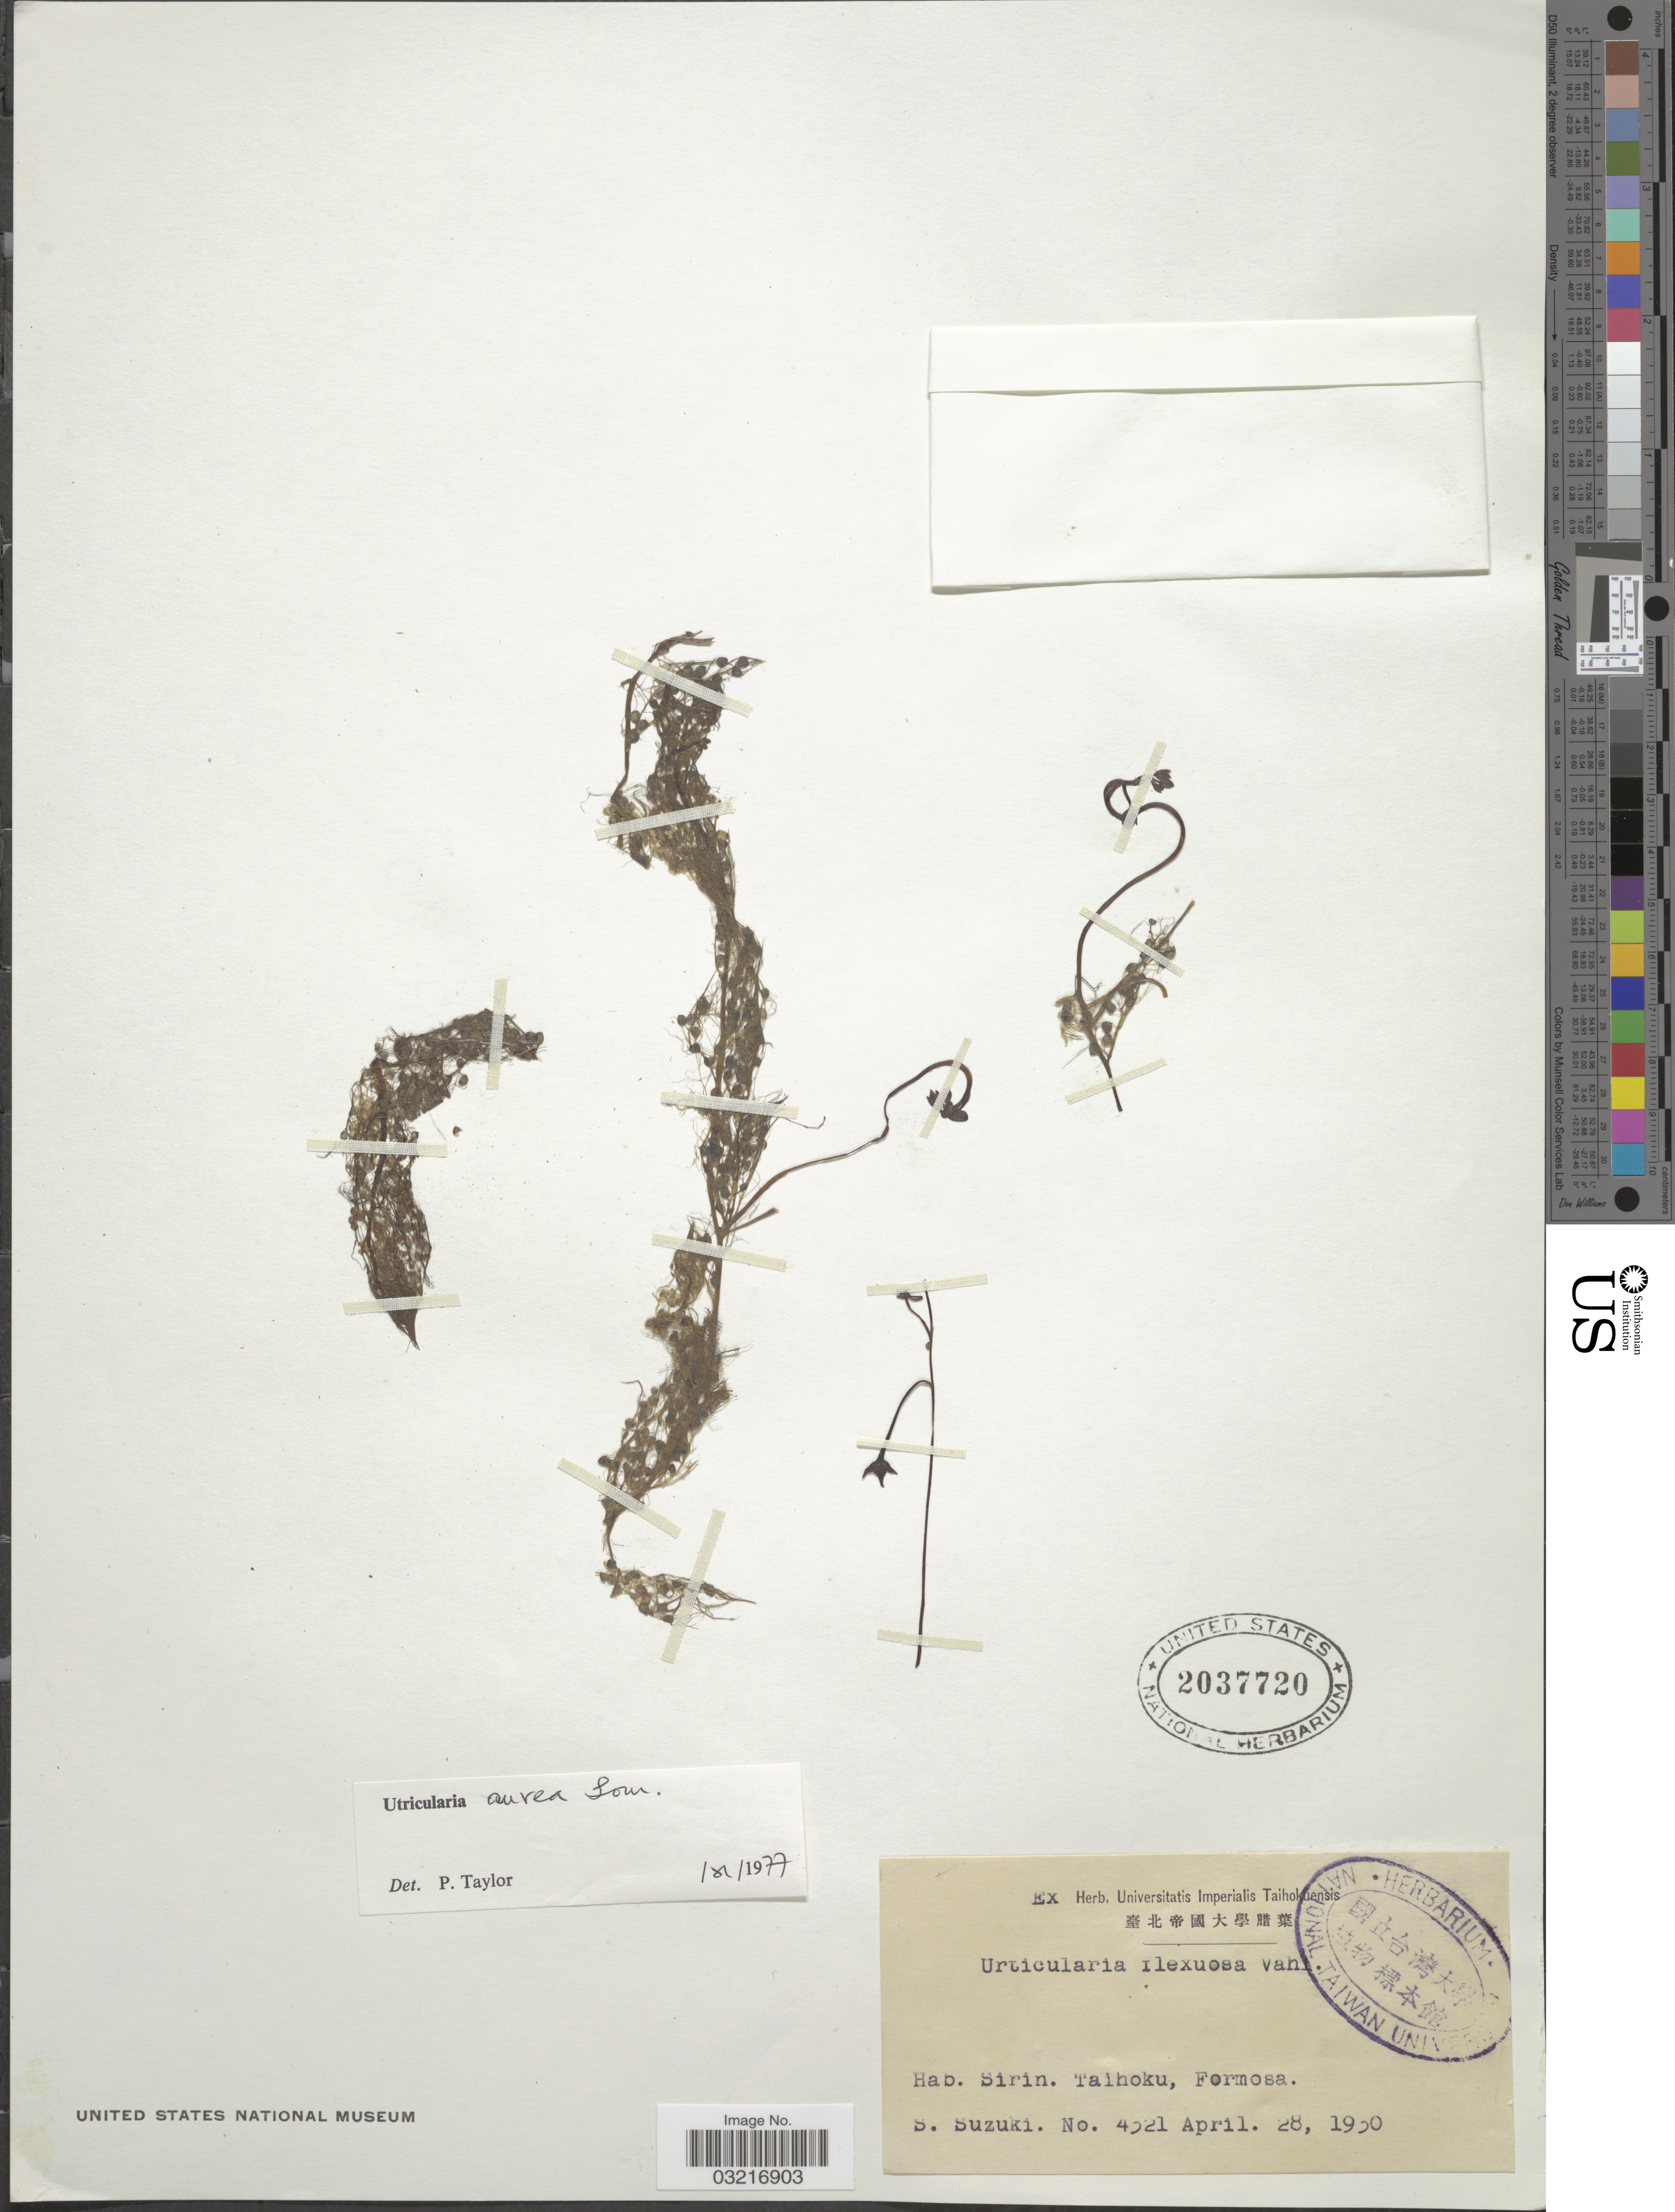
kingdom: Plantae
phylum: Tracheophyta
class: Magnoliopsida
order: Lamiales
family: Lentibulariaceae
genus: Utricularia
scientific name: Utricularia aurea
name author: Lour.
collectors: S. Suzuki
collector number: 4321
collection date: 1930-04-28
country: Taiwan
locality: Sirin. Taihoku, Formosa.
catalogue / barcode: US 2037720